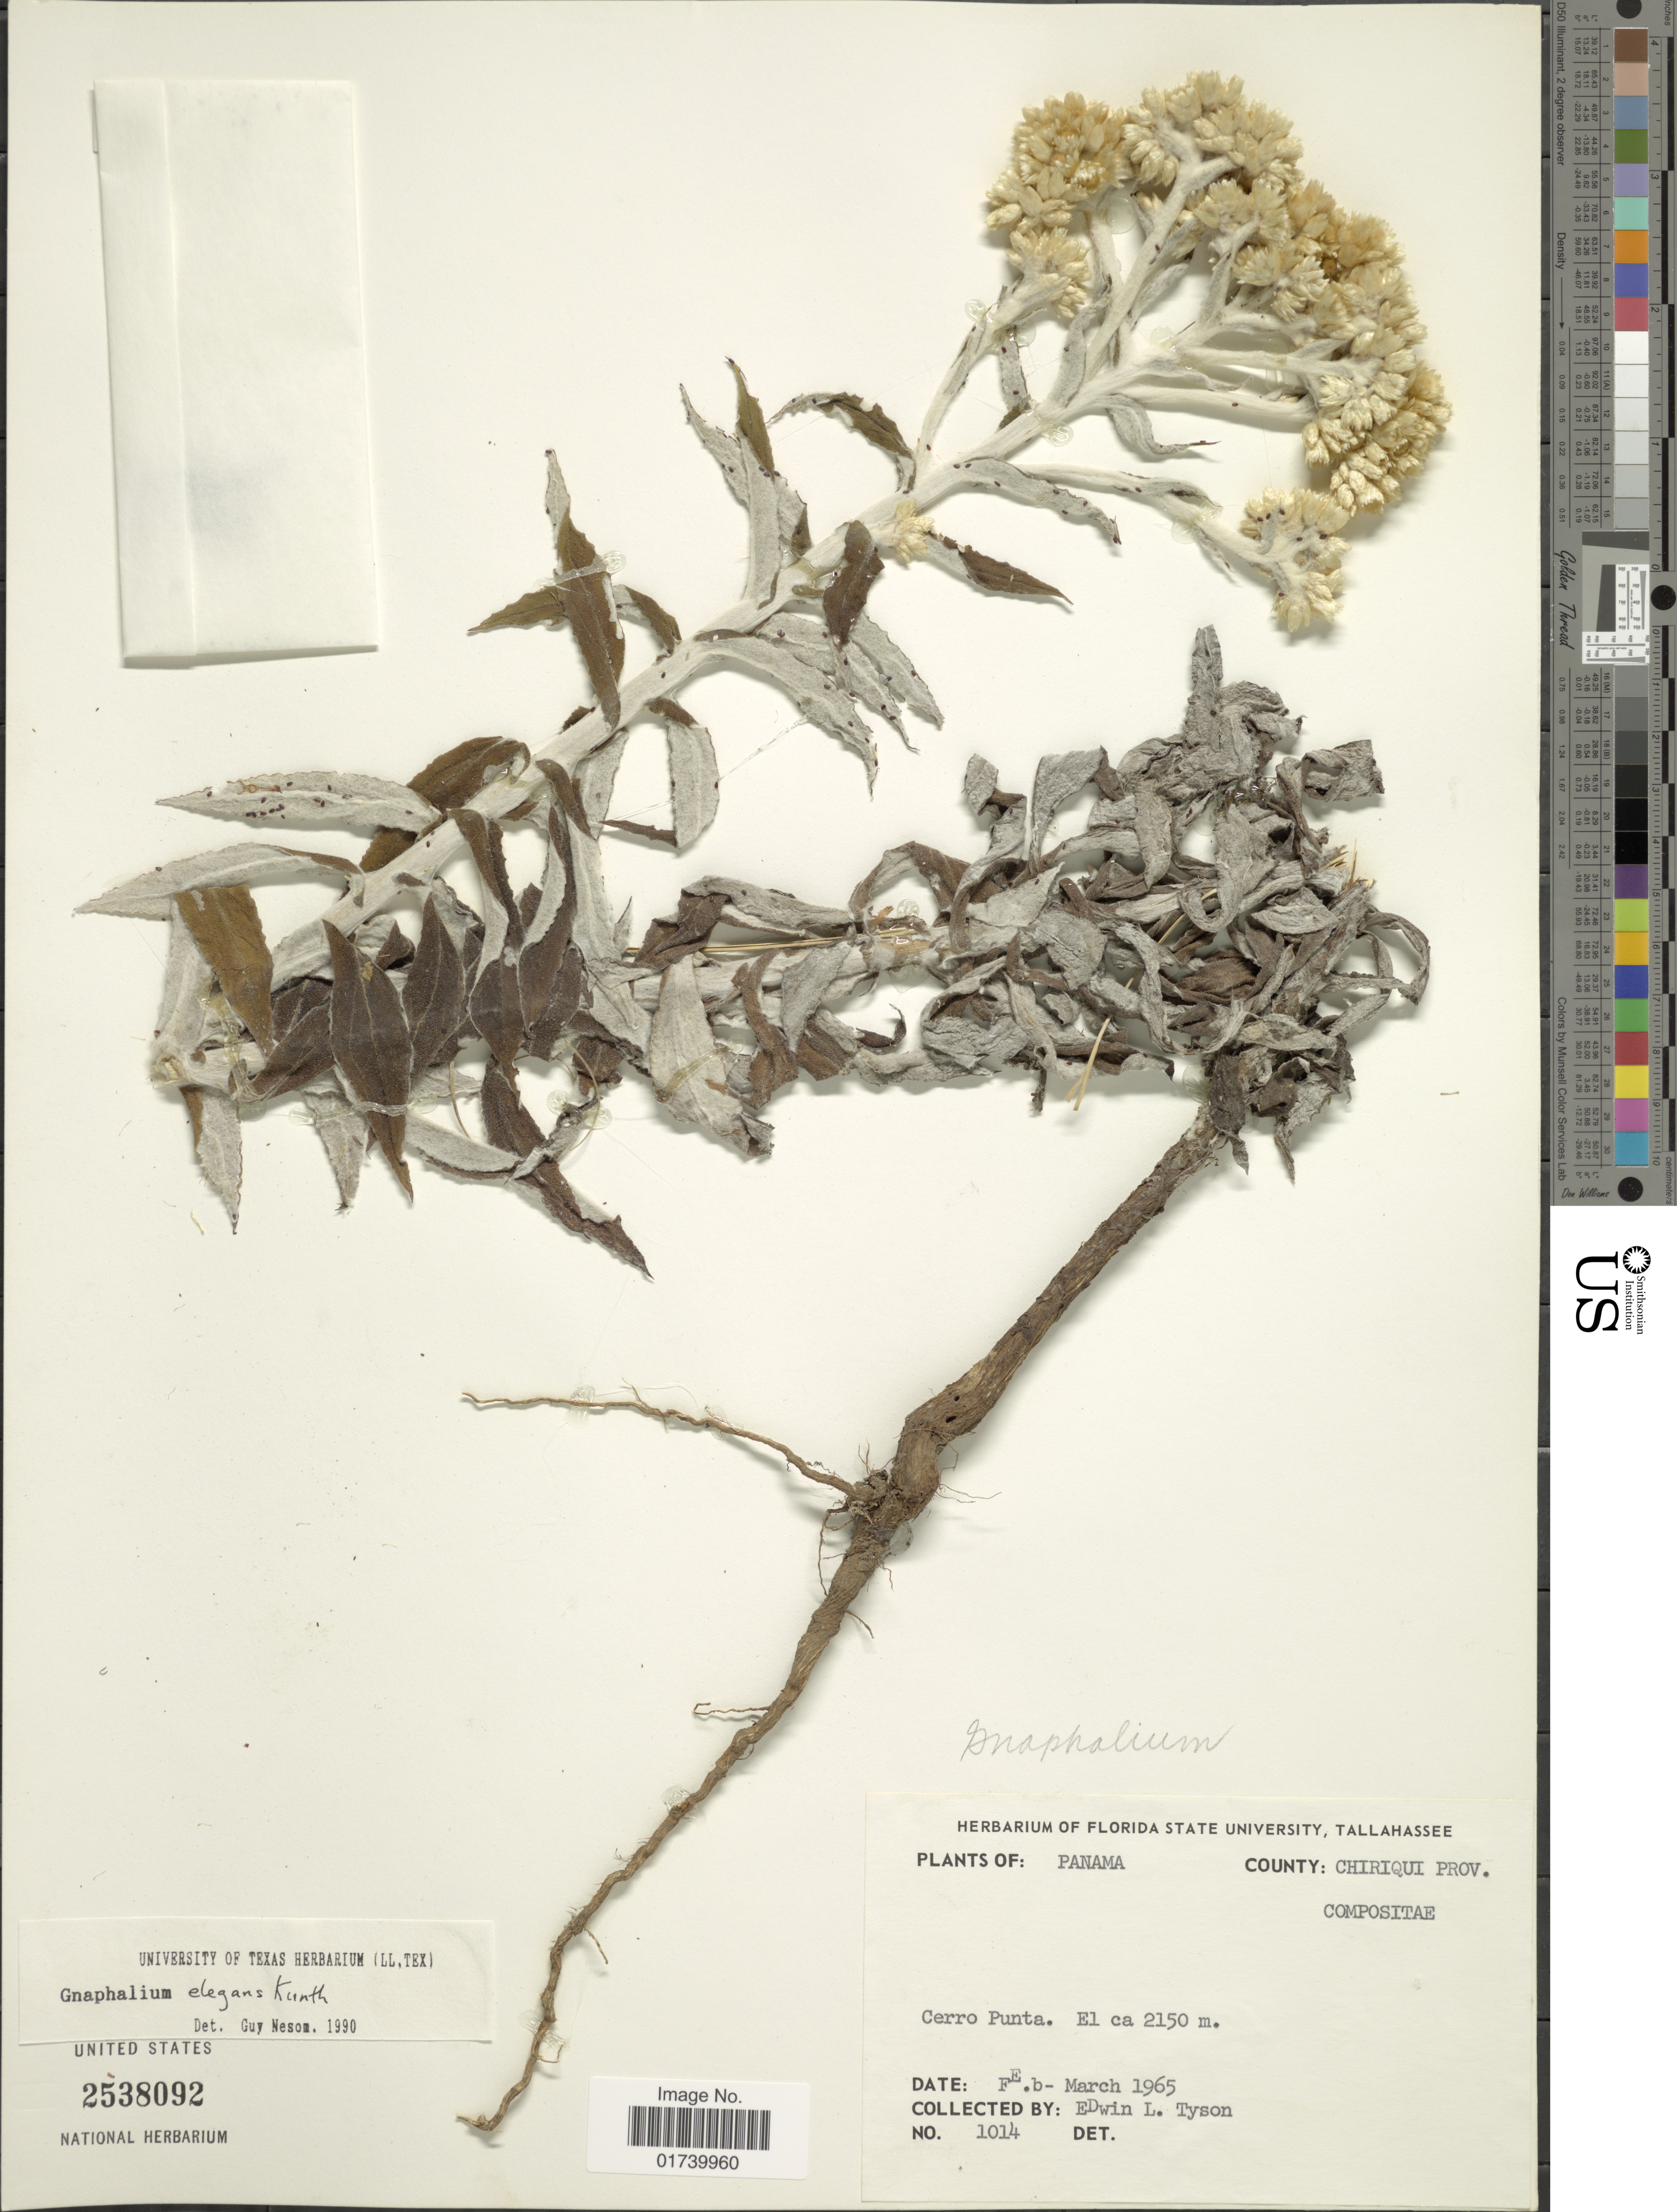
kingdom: Plantae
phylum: Tracheophyta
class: Magnoliopsida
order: Asterales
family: Asteraceae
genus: Pseudognaphalium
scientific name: Pseudognaphalium elegans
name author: (Kunth) Kartesz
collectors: E. L. Tyson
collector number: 1014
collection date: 1965-02/1965-03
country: Panama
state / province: Chiriqui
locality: Chiriqui Prov. Cerra Punta.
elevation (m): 2150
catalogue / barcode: US 2538092